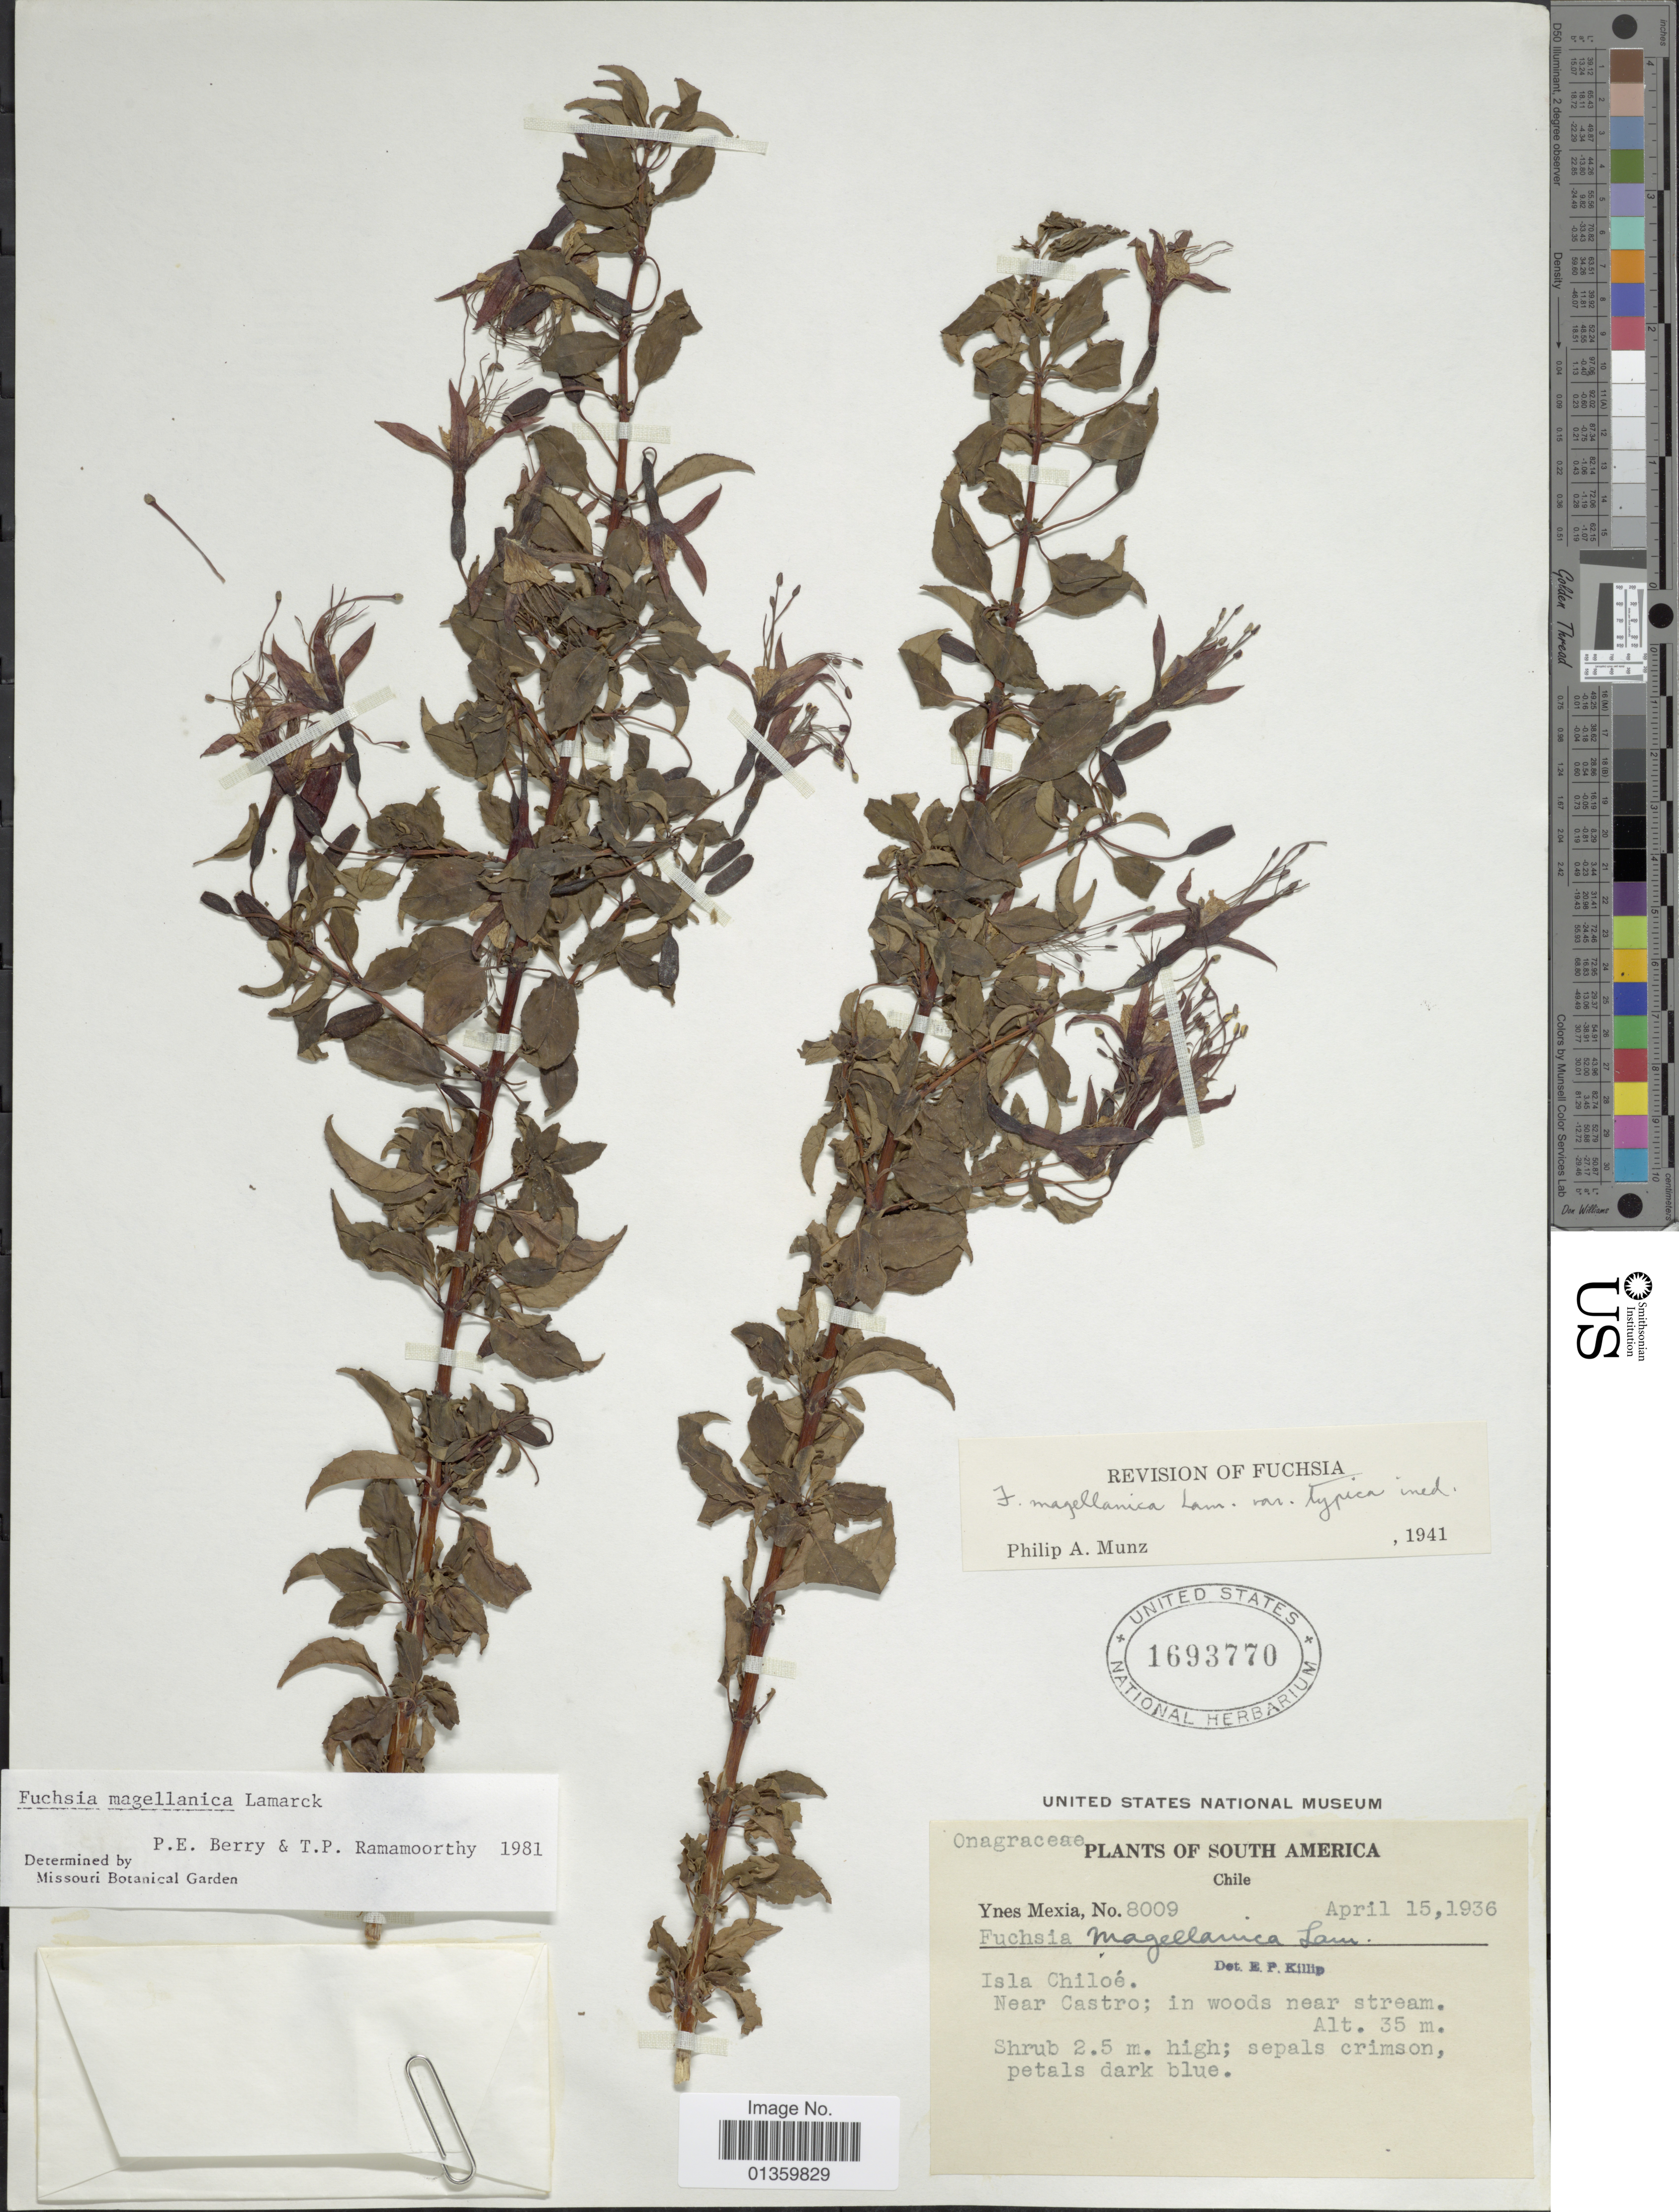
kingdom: Plantae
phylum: Tracheophyta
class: Magnoliopsida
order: Myrtales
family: Onagraceae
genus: Fuchsia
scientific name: Fuchsia magellanica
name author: Lam.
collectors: Y. Mexia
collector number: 8009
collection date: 1936-04-15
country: Chile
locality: Isla Chiloé, Near Castro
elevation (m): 35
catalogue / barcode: US 1693770